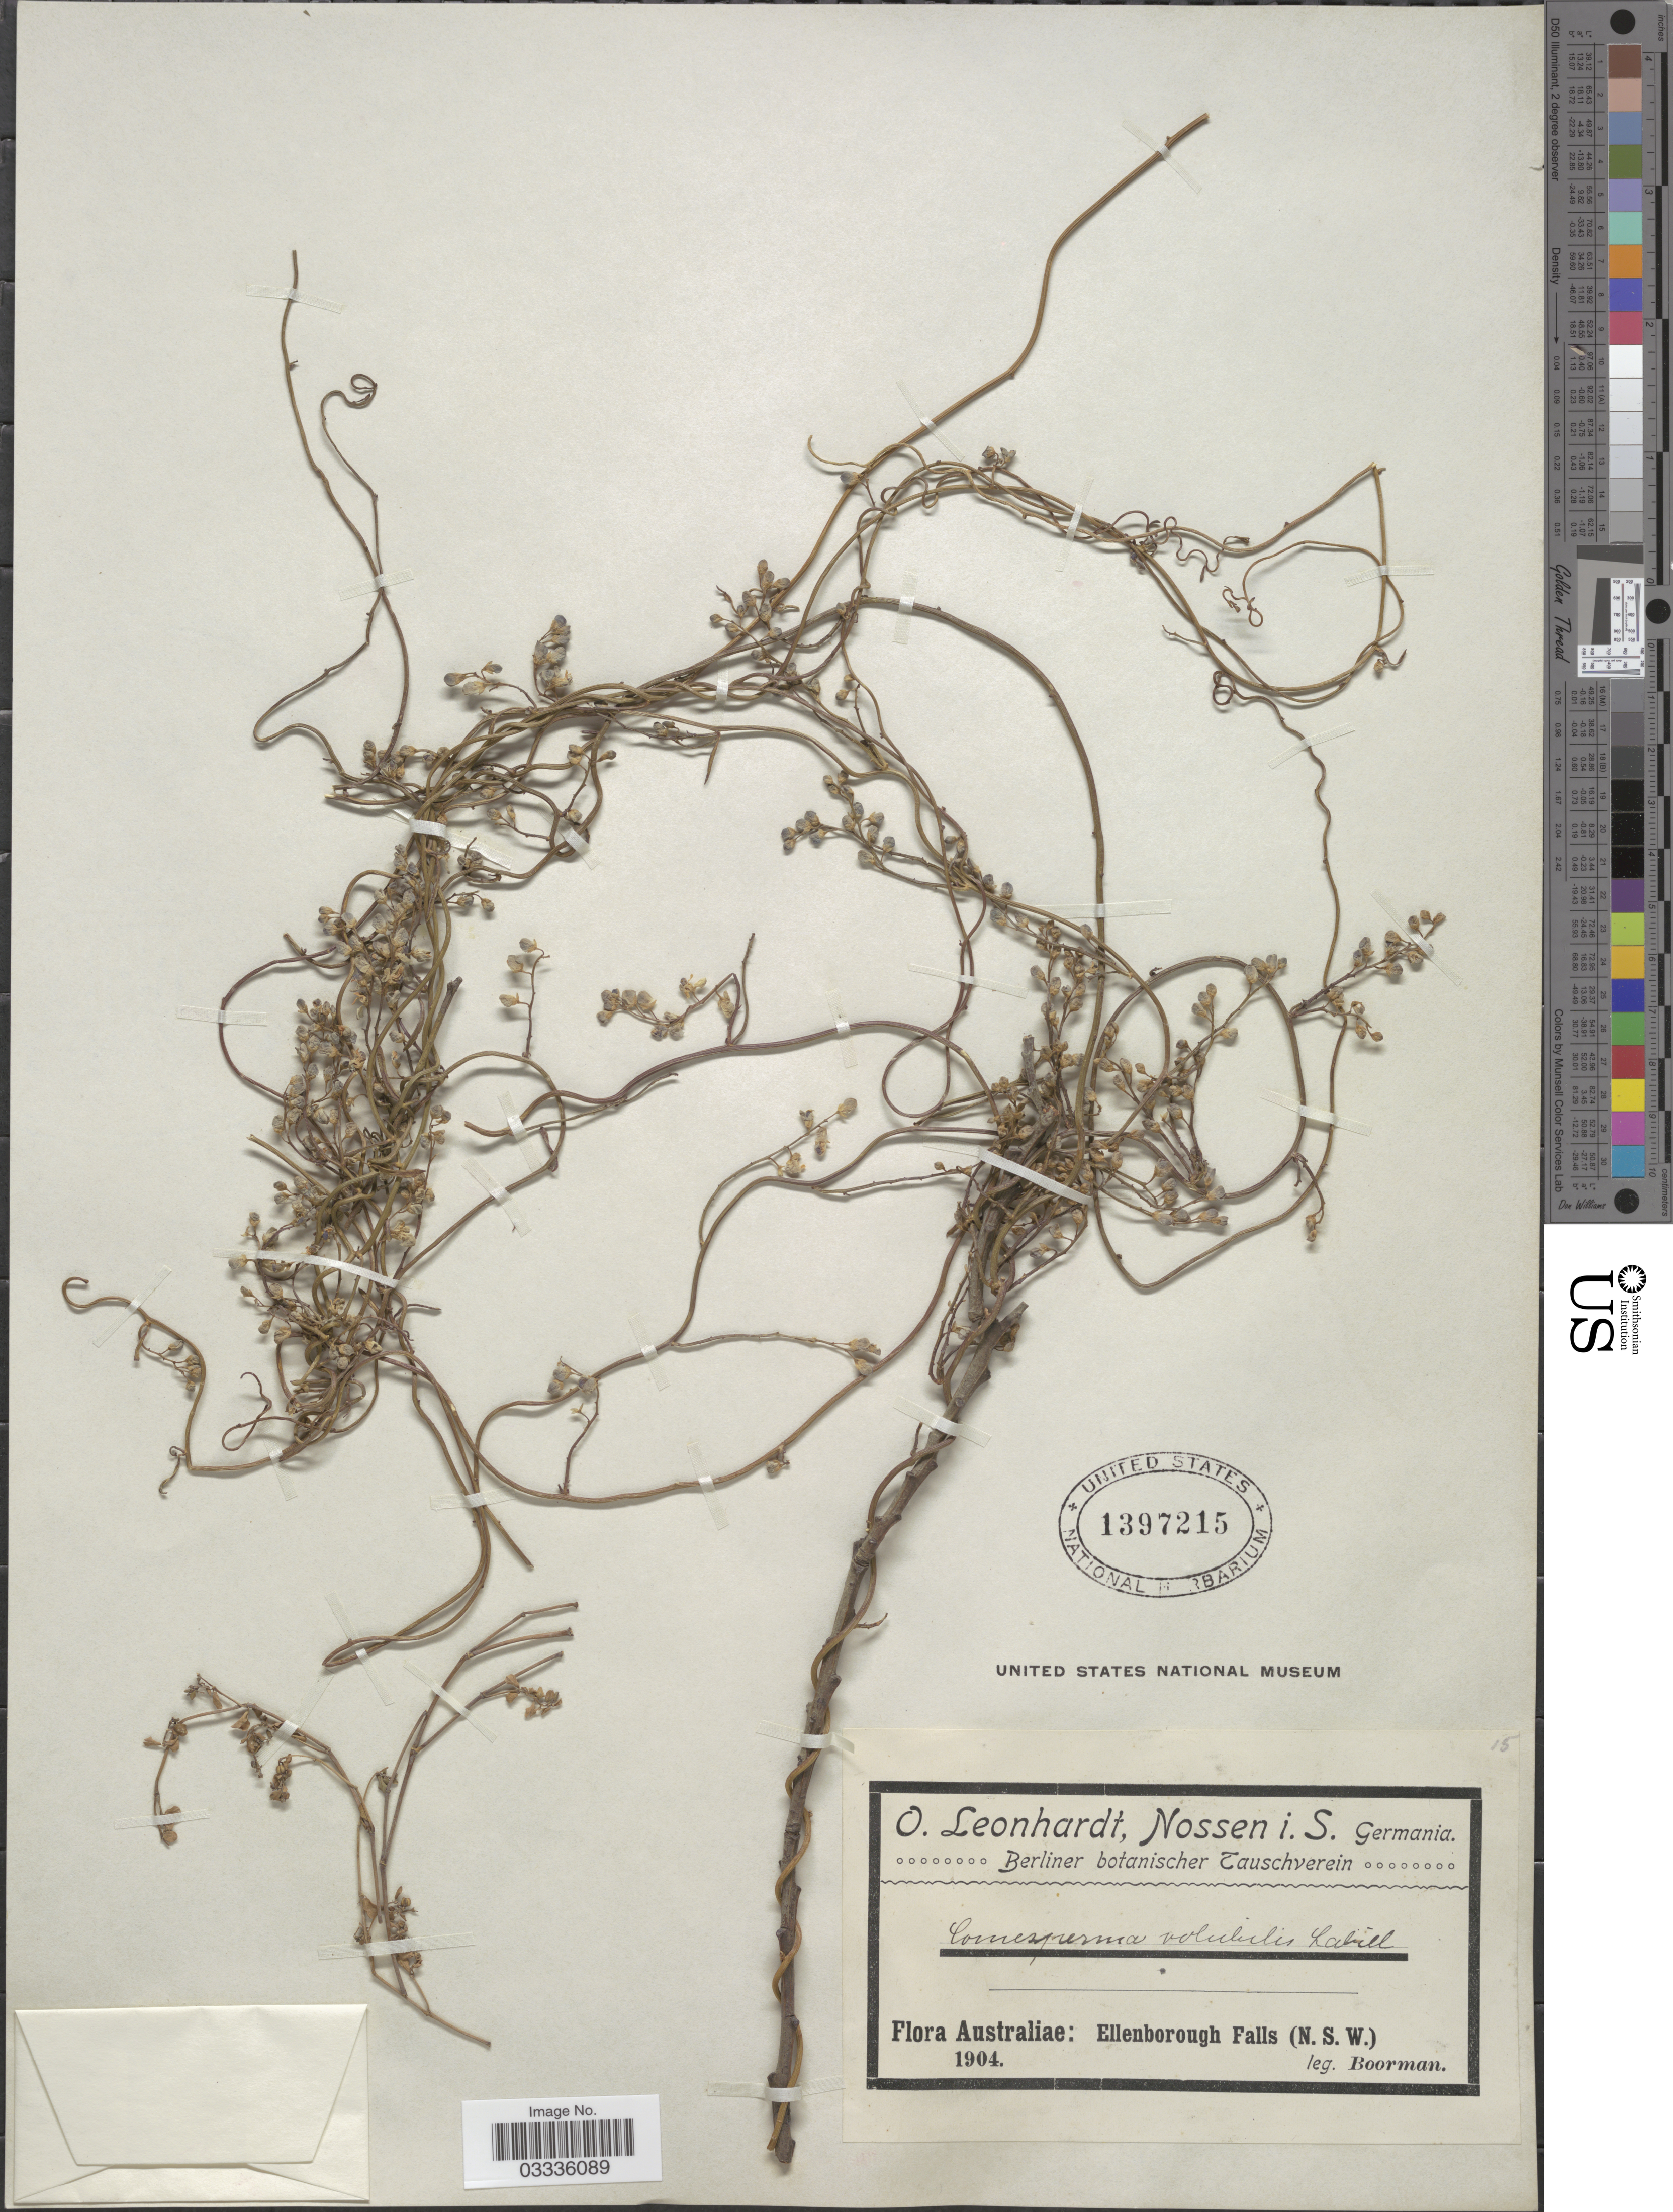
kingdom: Plantae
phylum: Tracheophyta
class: Magnoliopsida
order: Fabales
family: Polygalaceae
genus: Comesperma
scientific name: Comesperma volubile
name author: Labill.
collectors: -. Boorman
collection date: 1904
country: Australia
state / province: New South Wales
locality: Ellenborough Falls.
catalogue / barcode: US 1397215